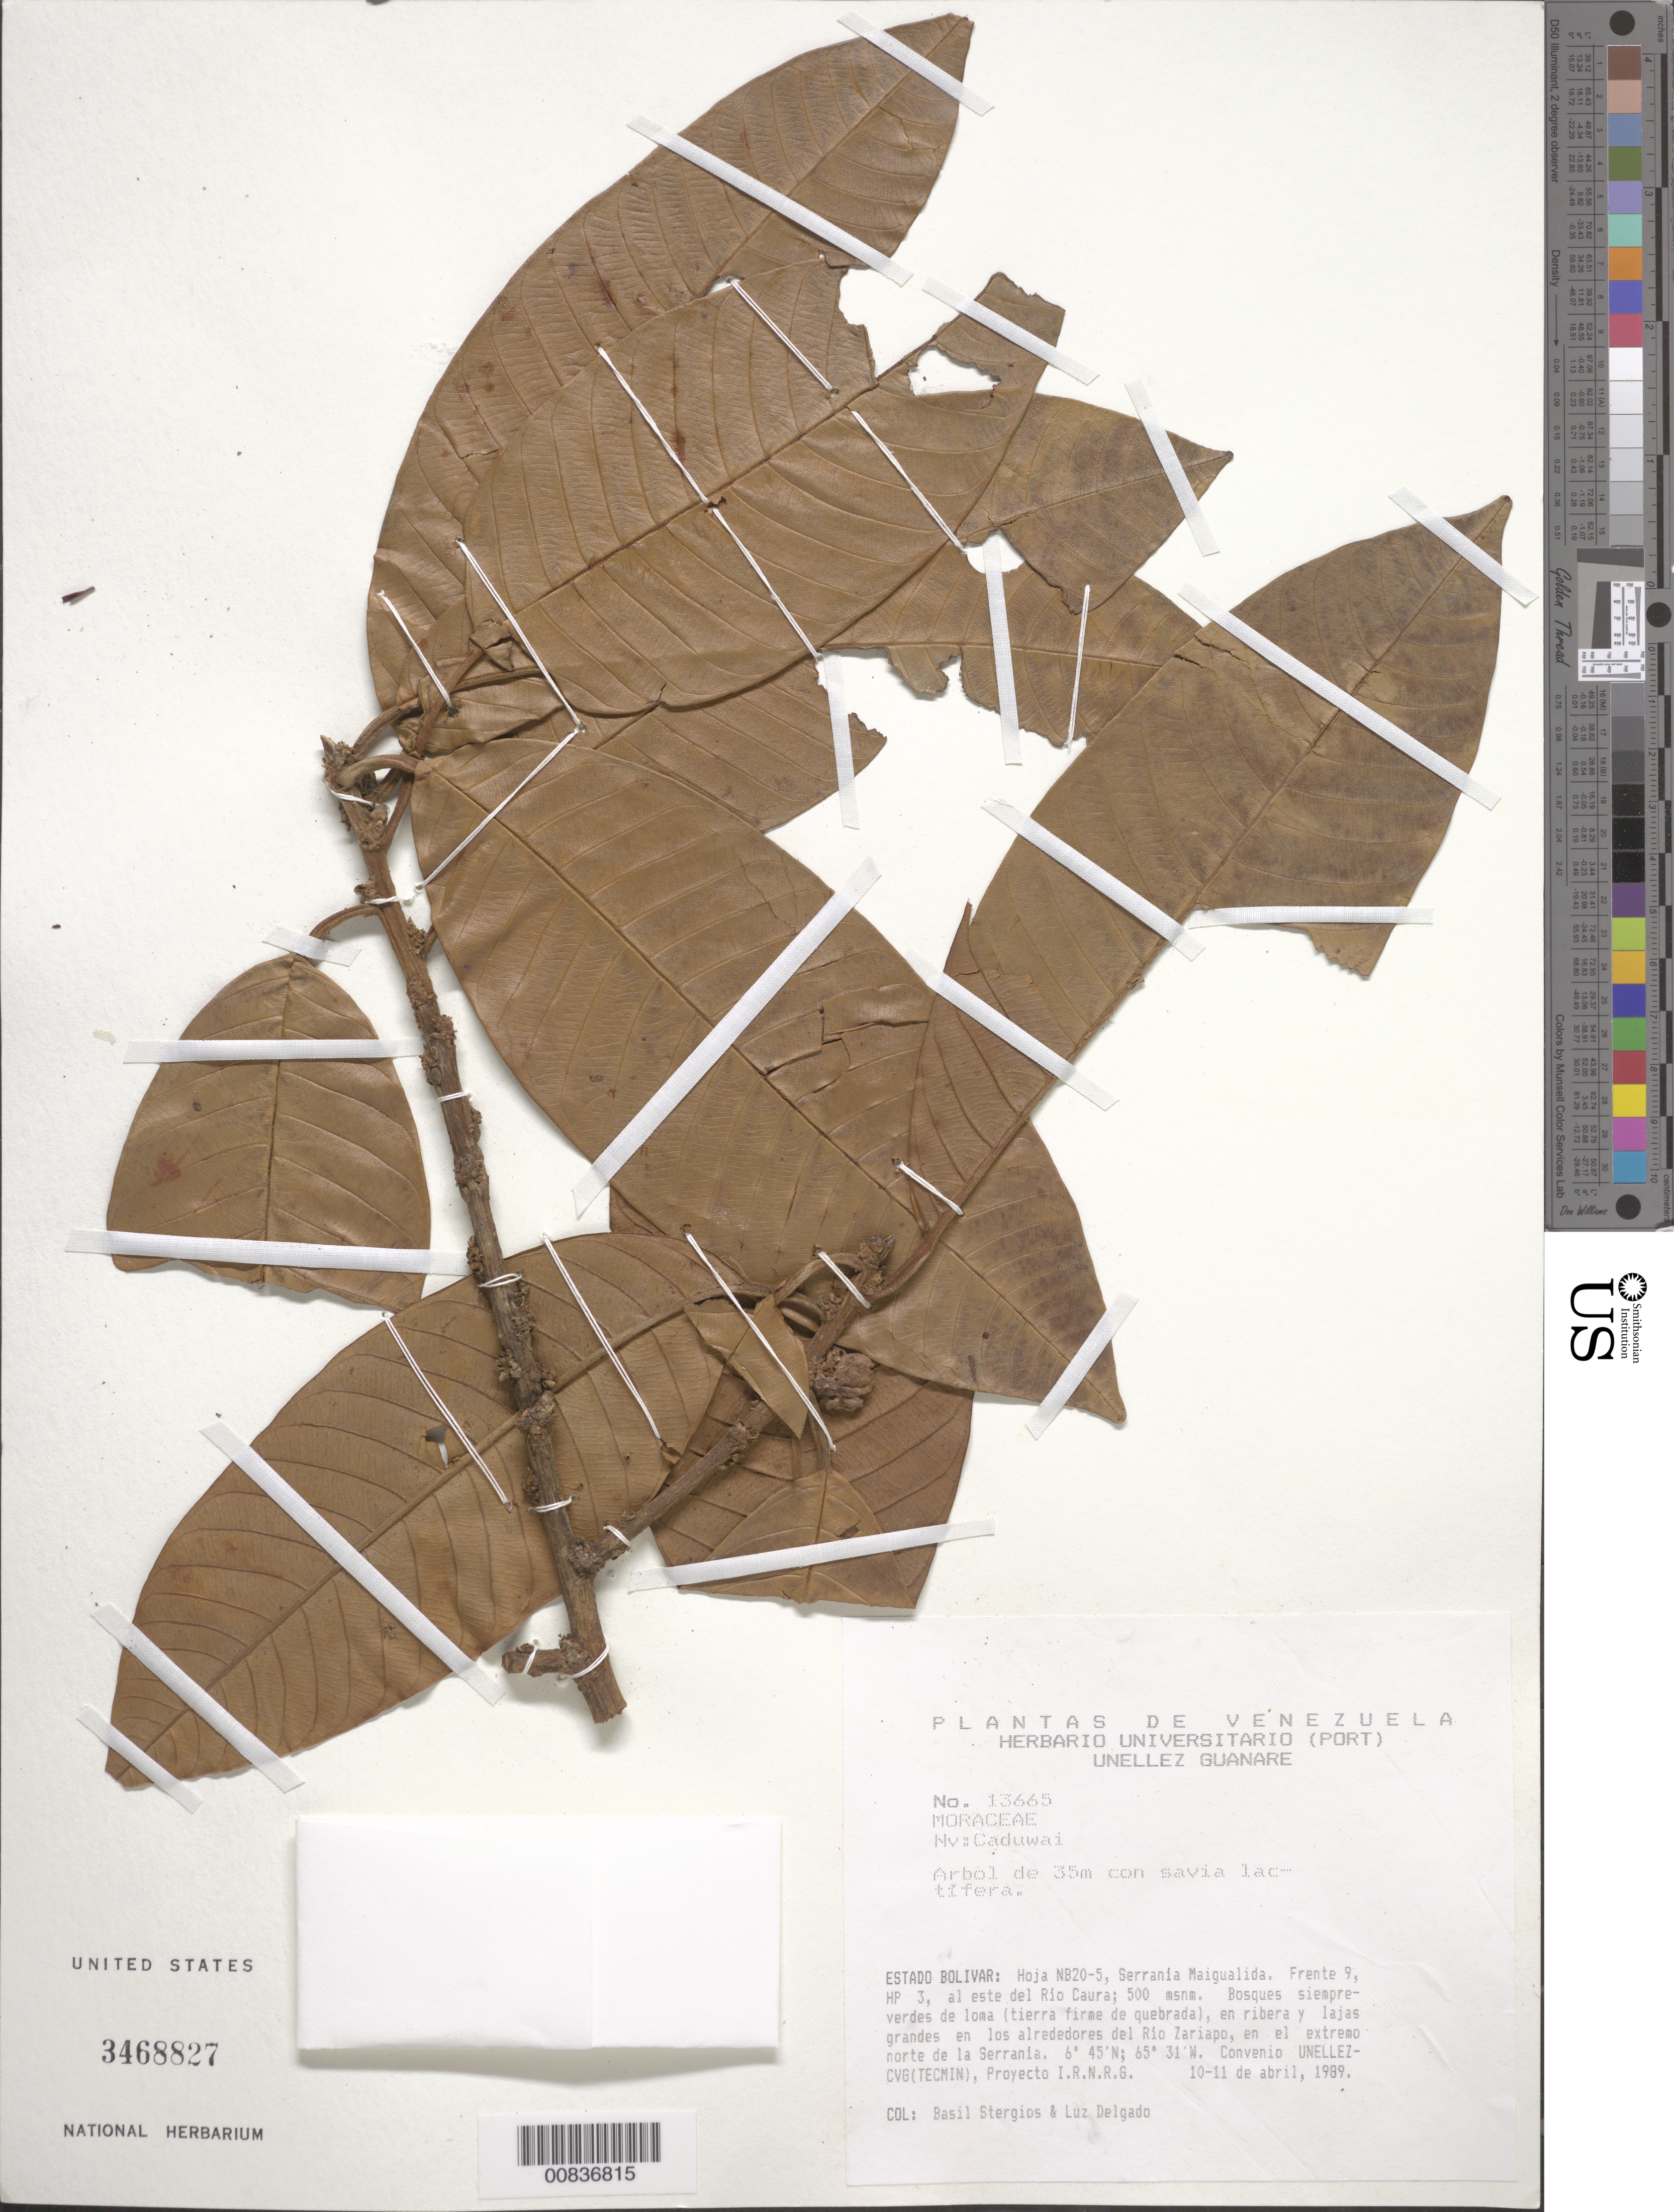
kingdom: Plantae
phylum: Tracheophyta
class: Magnoliopsida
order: Rosales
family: Moraceae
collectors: B. G. Stergios & L. Delgado V.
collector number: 13665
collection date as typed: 10-Apr-89 to 11-Apr-89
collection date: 1989-04-10/1989-04-11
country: Venezuela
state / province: Bolívar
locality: Serrania Maigualida, E del río Caura, alrededores del río Zariapo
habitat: Bosques siempre-verdes de loma (tierra firme de quebrada), en ribera y lajas grandesen los alrededores del río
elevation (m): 500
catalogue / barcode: US 3468827